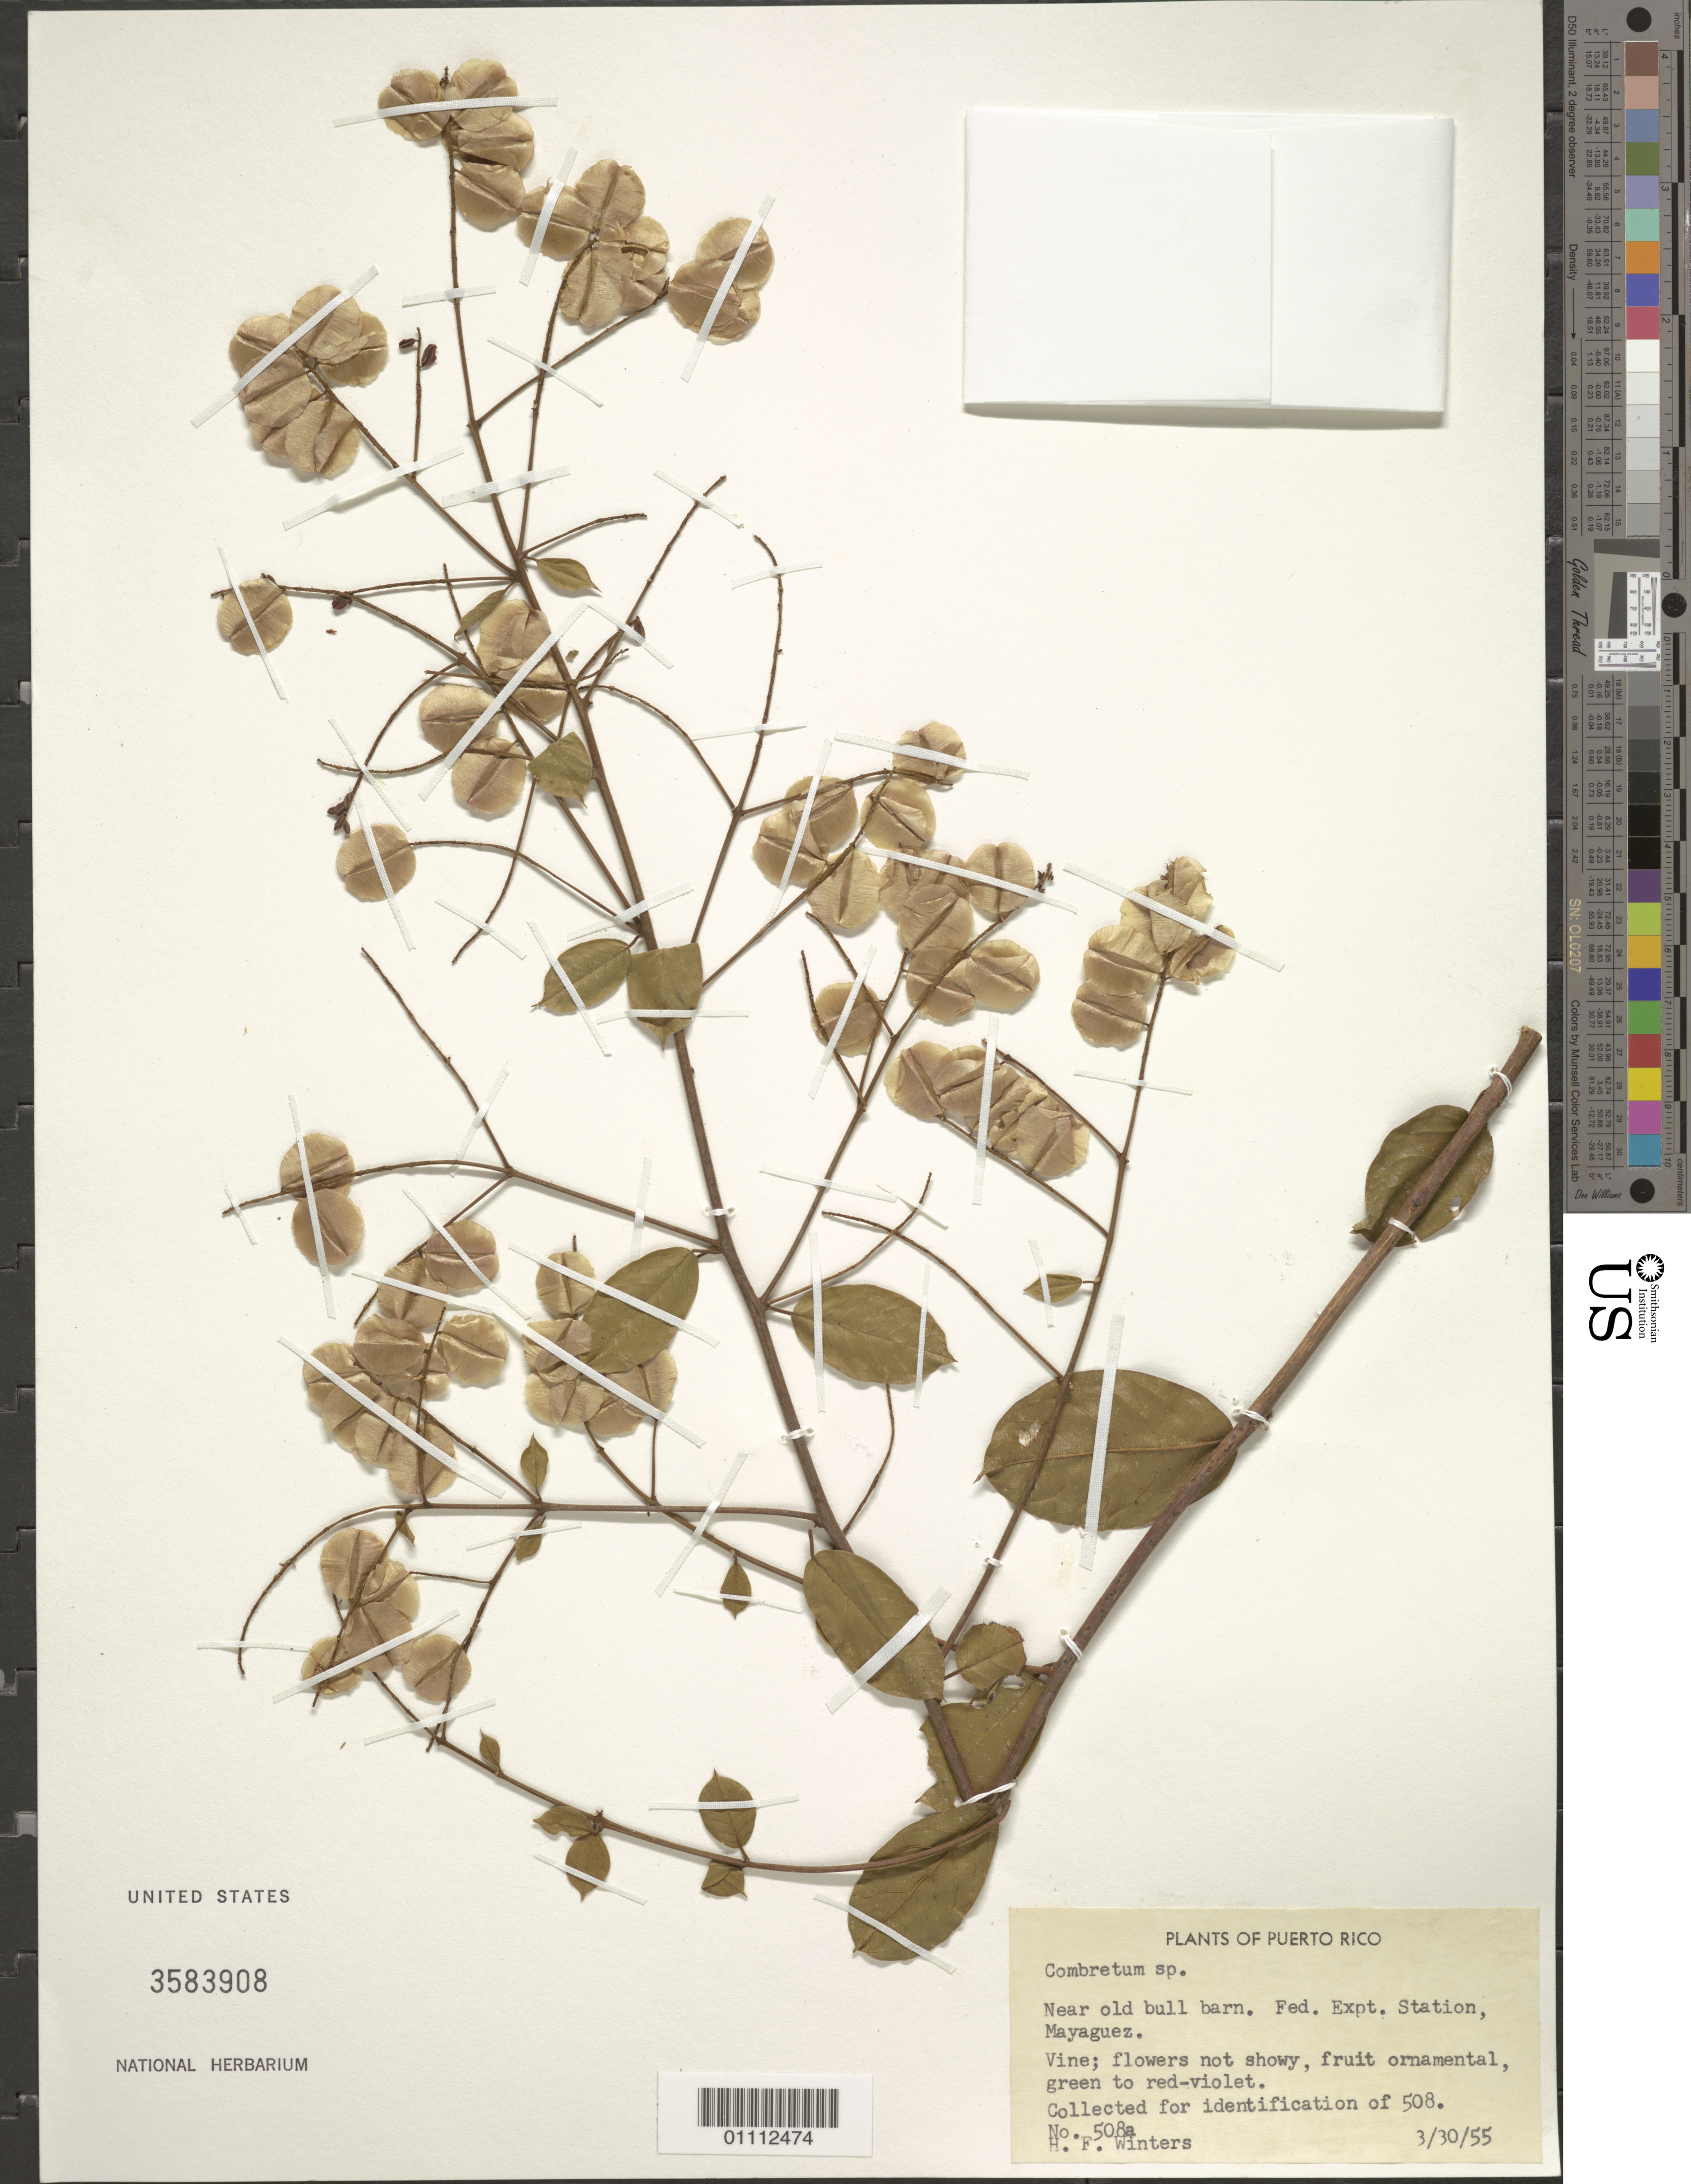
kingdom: Plantae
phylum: Tracheophyta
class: Magnoliopsida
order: Myrtales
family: Combretaceae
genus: Combretum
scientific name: Combretum sp.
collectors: H. Winters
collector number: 508a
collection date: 1955-01-30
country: Puerto Rico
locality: Fed. Exp. Station, Mayaguez. Near old bull barn.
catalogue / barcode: US 3583908